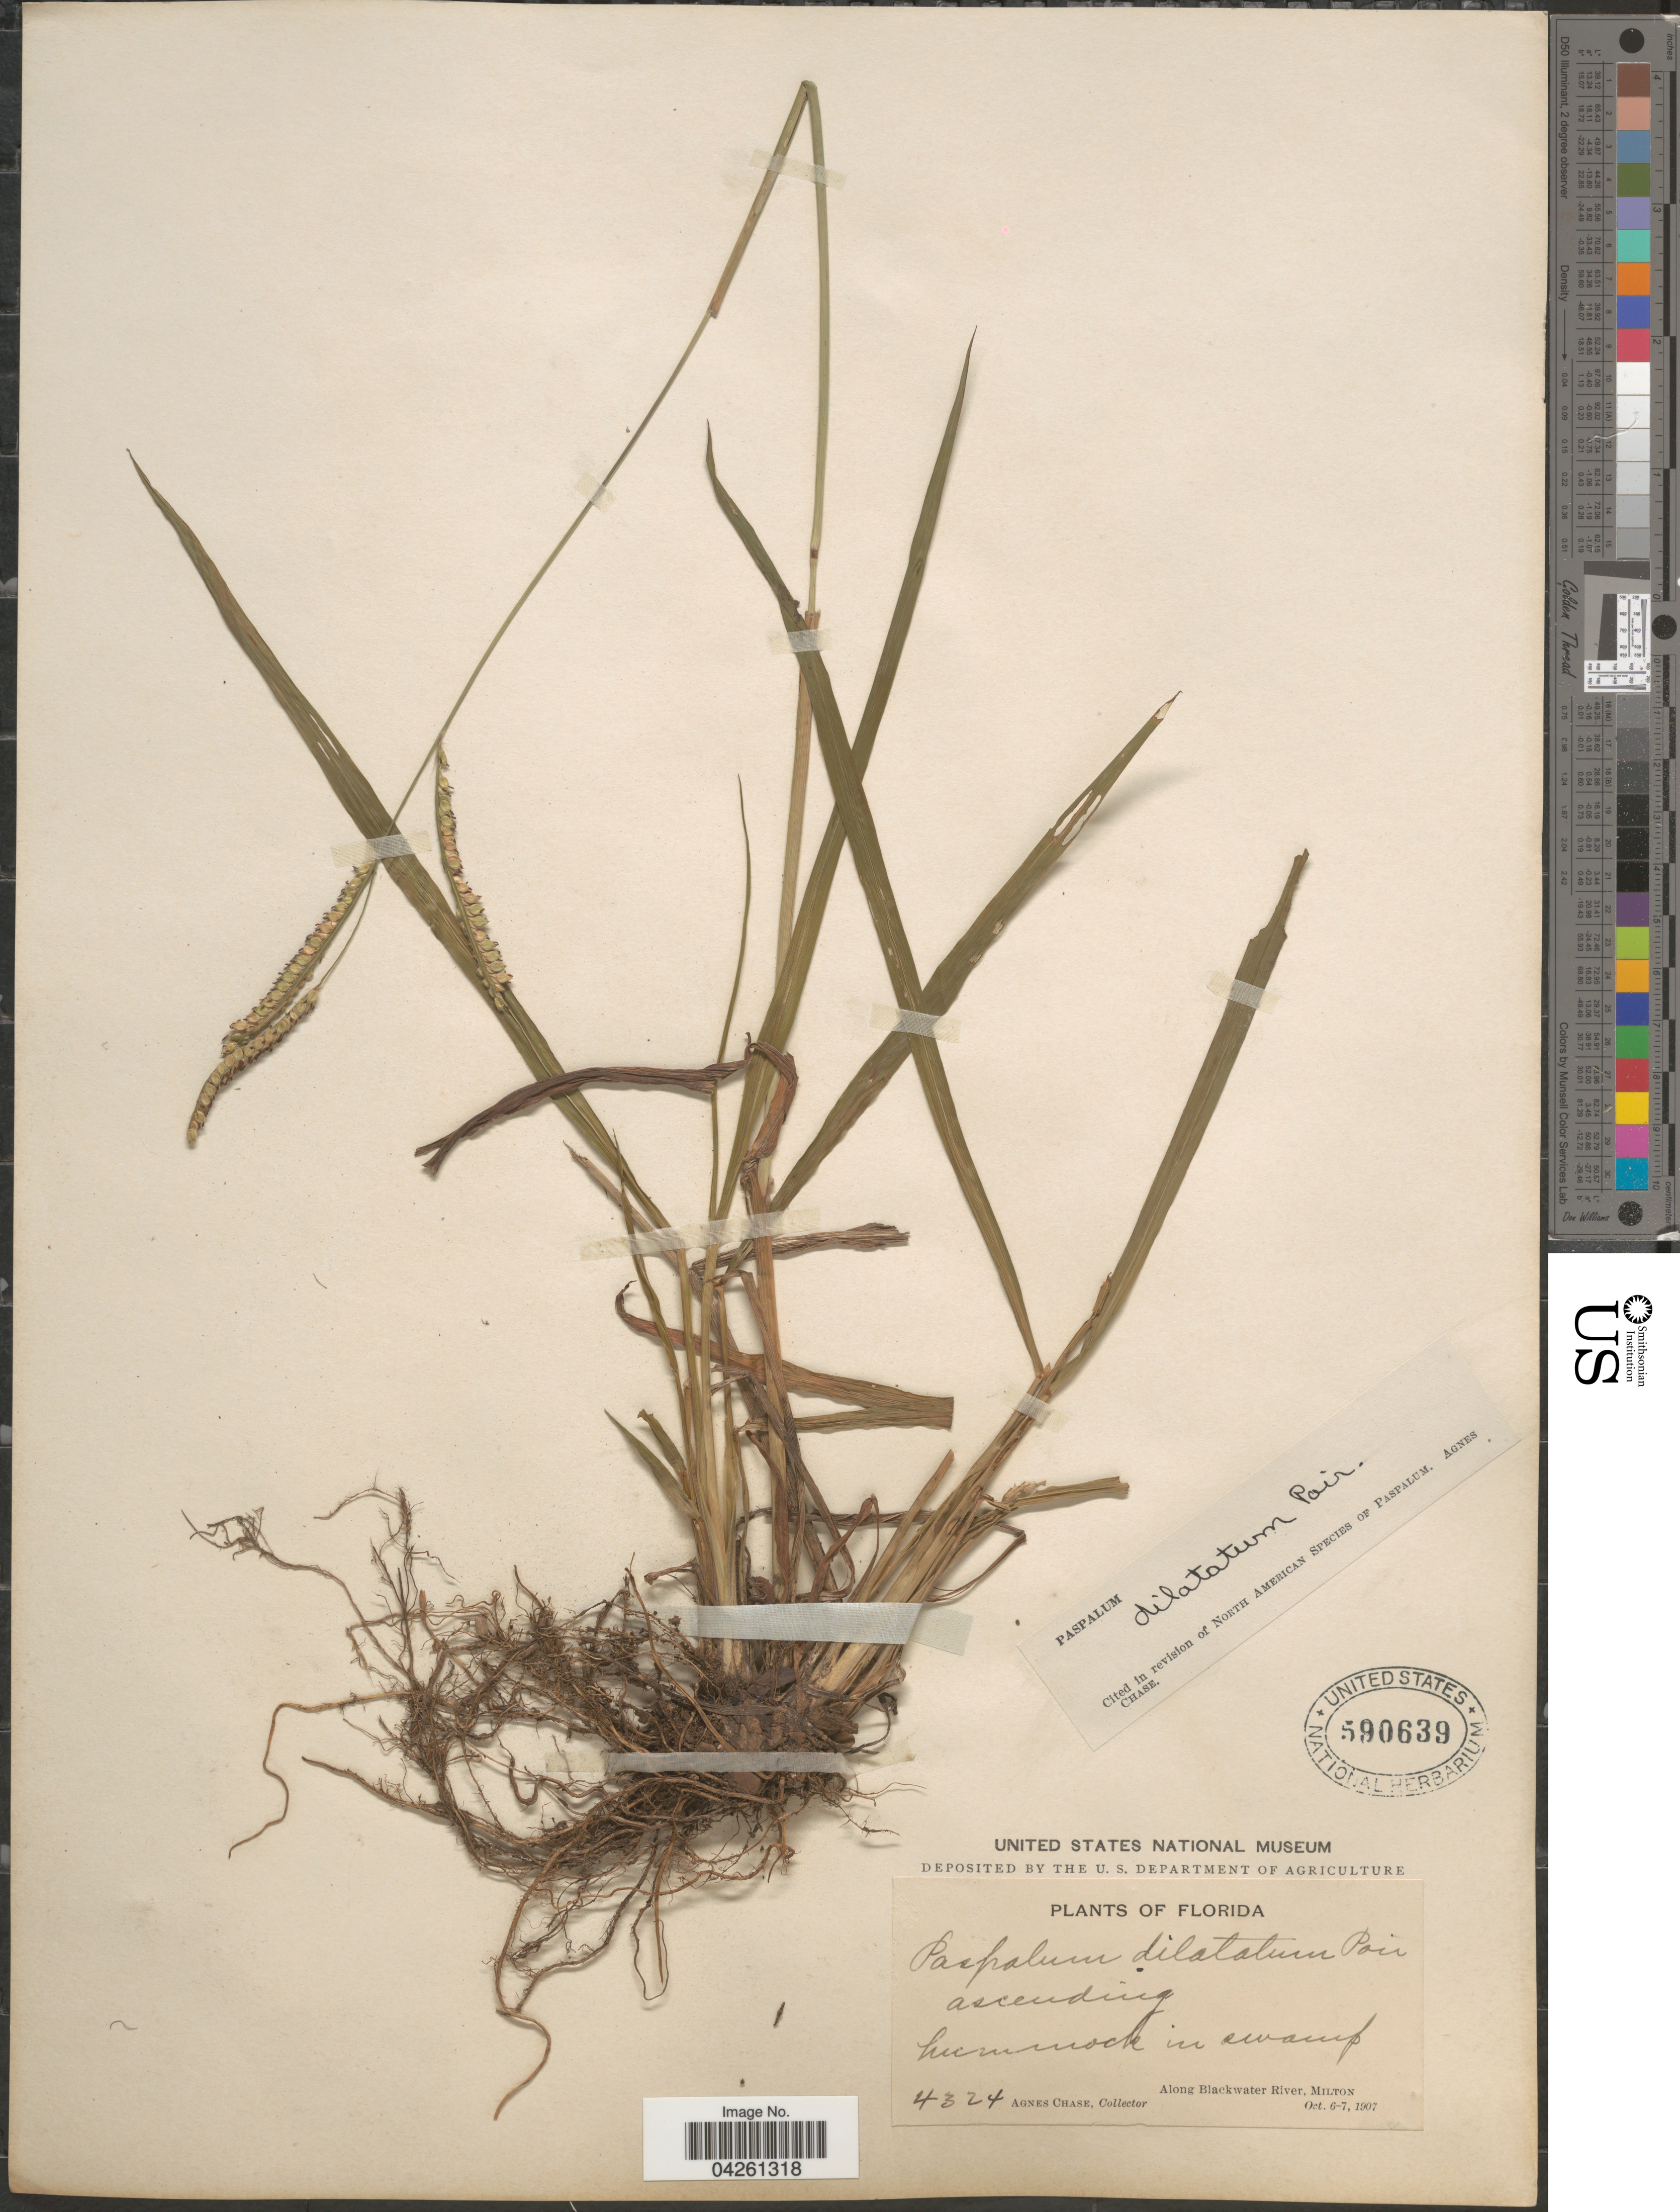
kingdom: Plantae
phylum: Tracheophyta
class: Liliopsida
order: Poales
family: Poaceae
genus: Paspalum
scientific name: Paspalum dilatatum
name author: Poir.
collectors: A. Chase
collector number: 4324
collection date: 1907-10-06/1907-10-07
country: United States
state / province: Florida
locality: Hammock in swamp. Along Blackwater River, Milton.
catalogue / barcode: US 590639